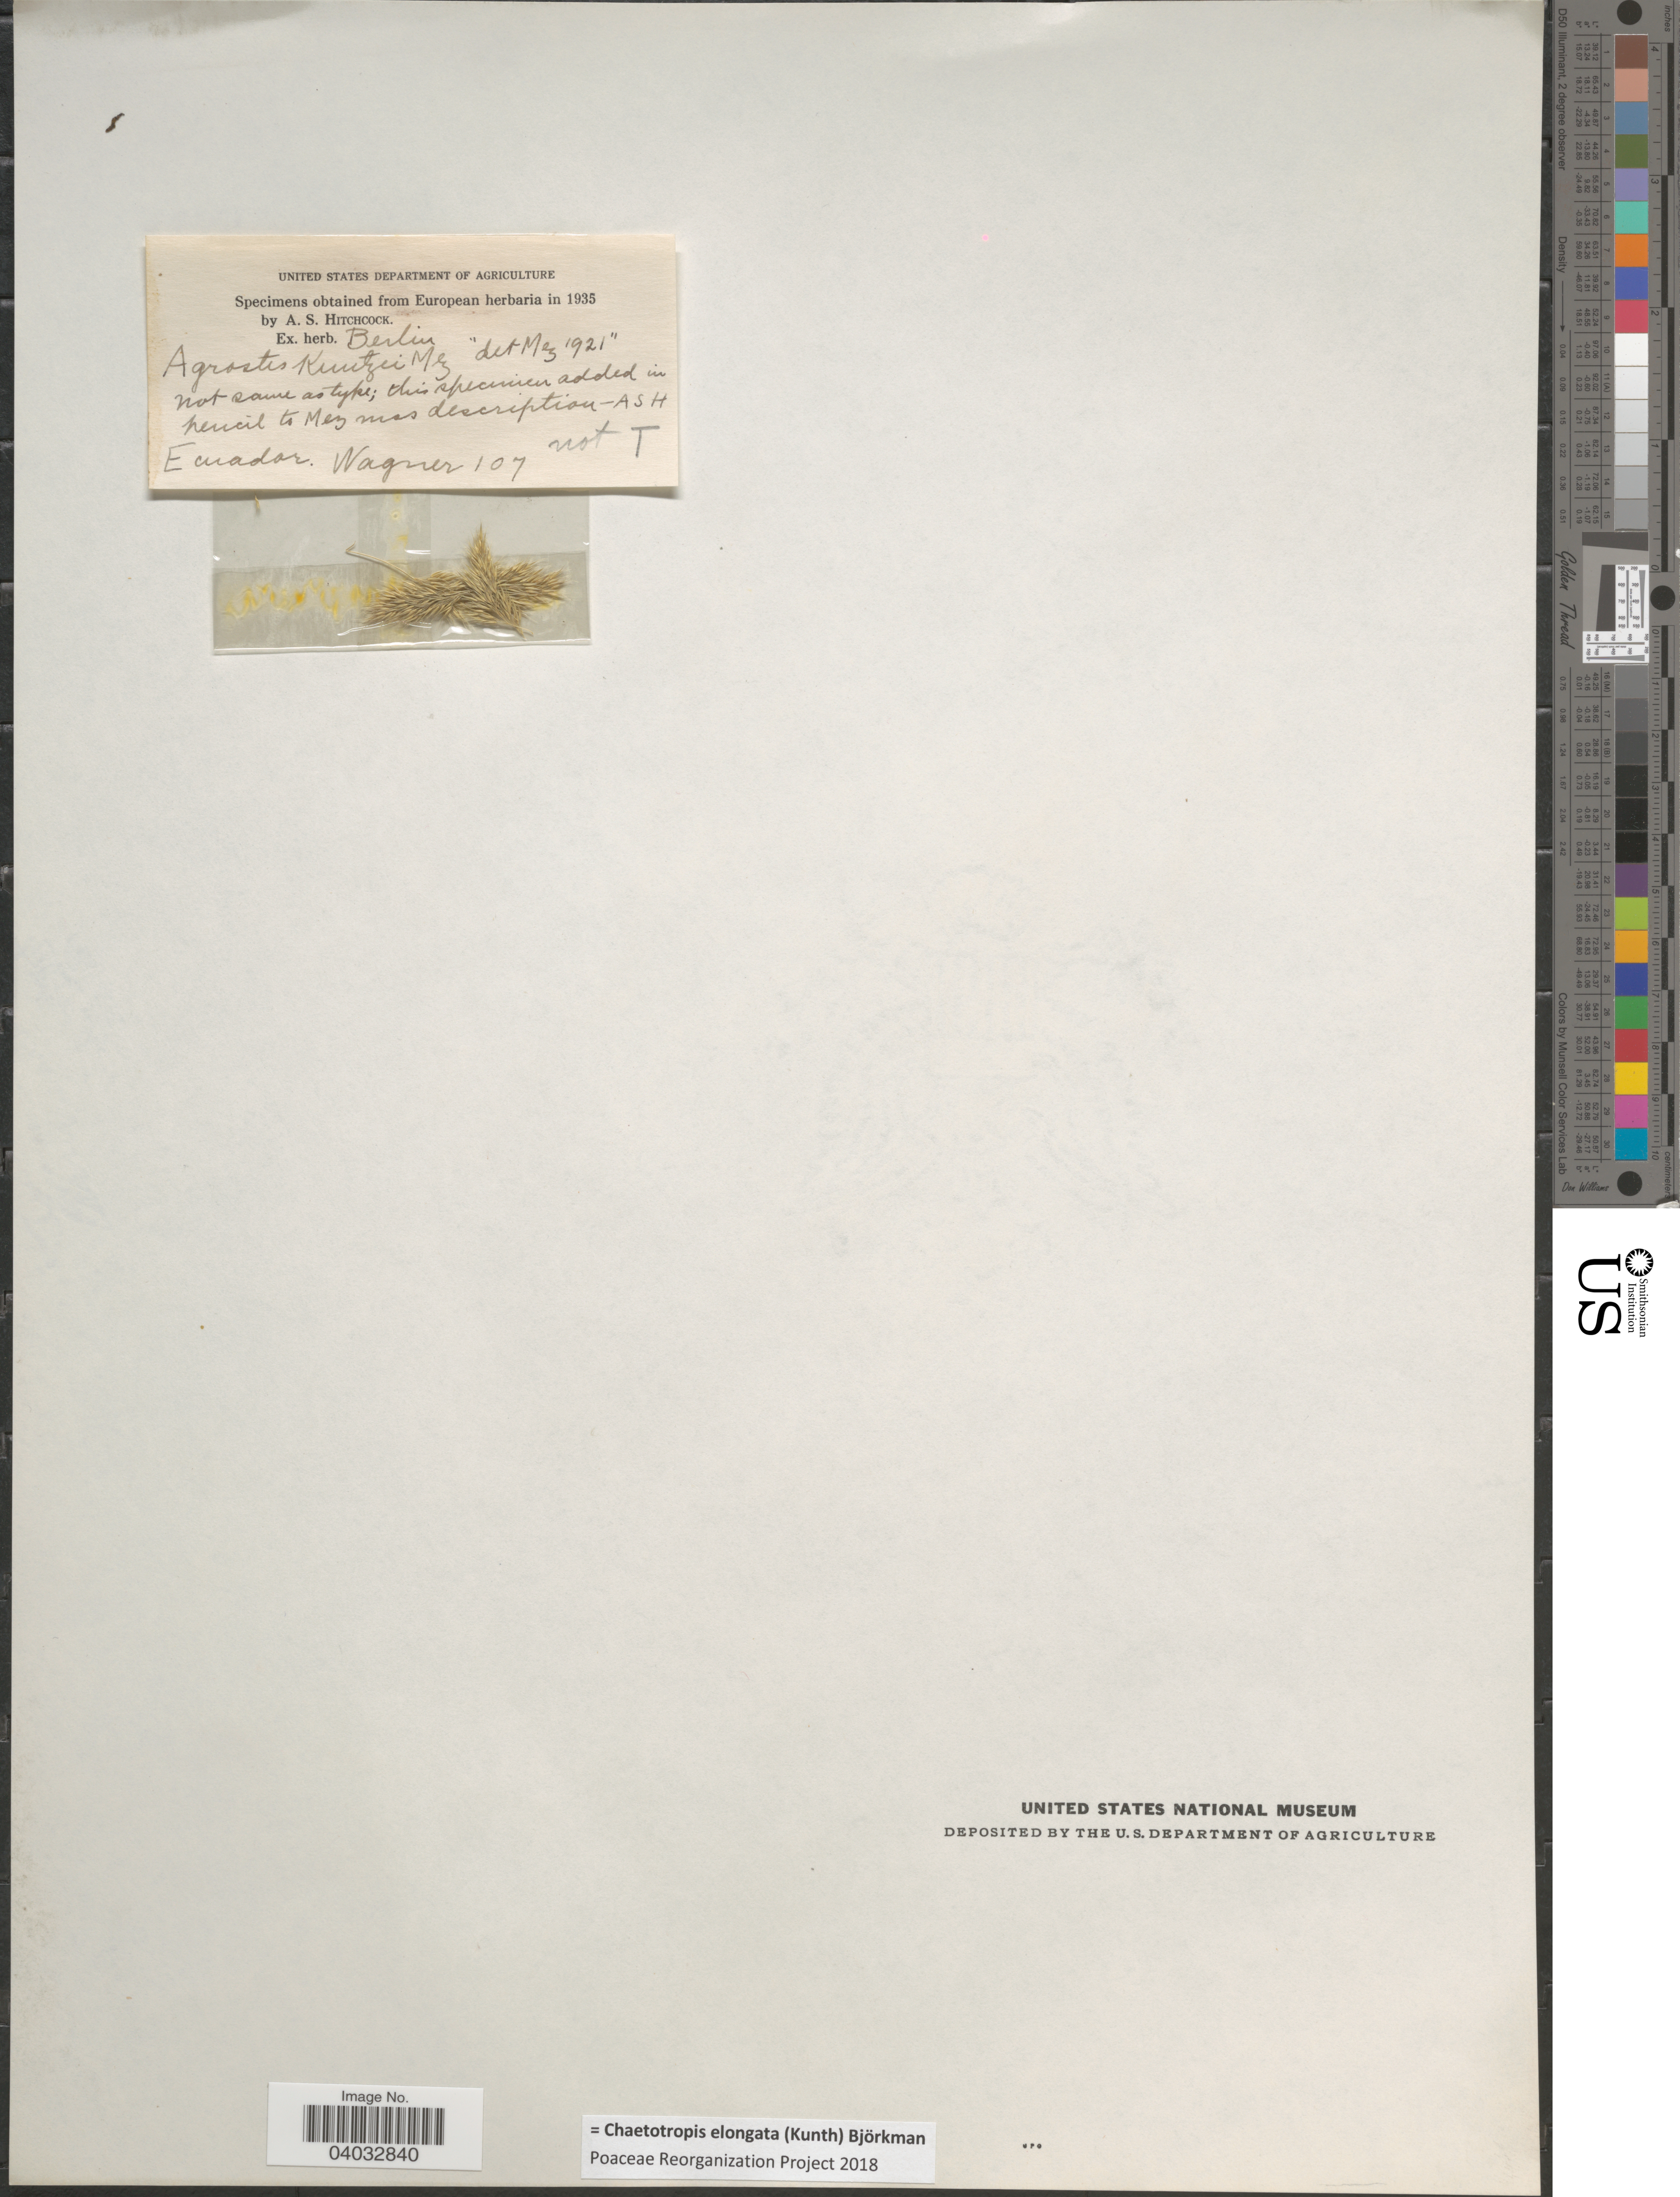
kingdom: Plantae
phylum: Tracheophyta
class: Liliopsida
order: Poales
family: Poaceae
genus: Chaetotropis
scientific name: Chaetotropis elongata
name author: (Kunth) Björkman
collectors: -- Wagner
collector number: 107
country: Ecuador